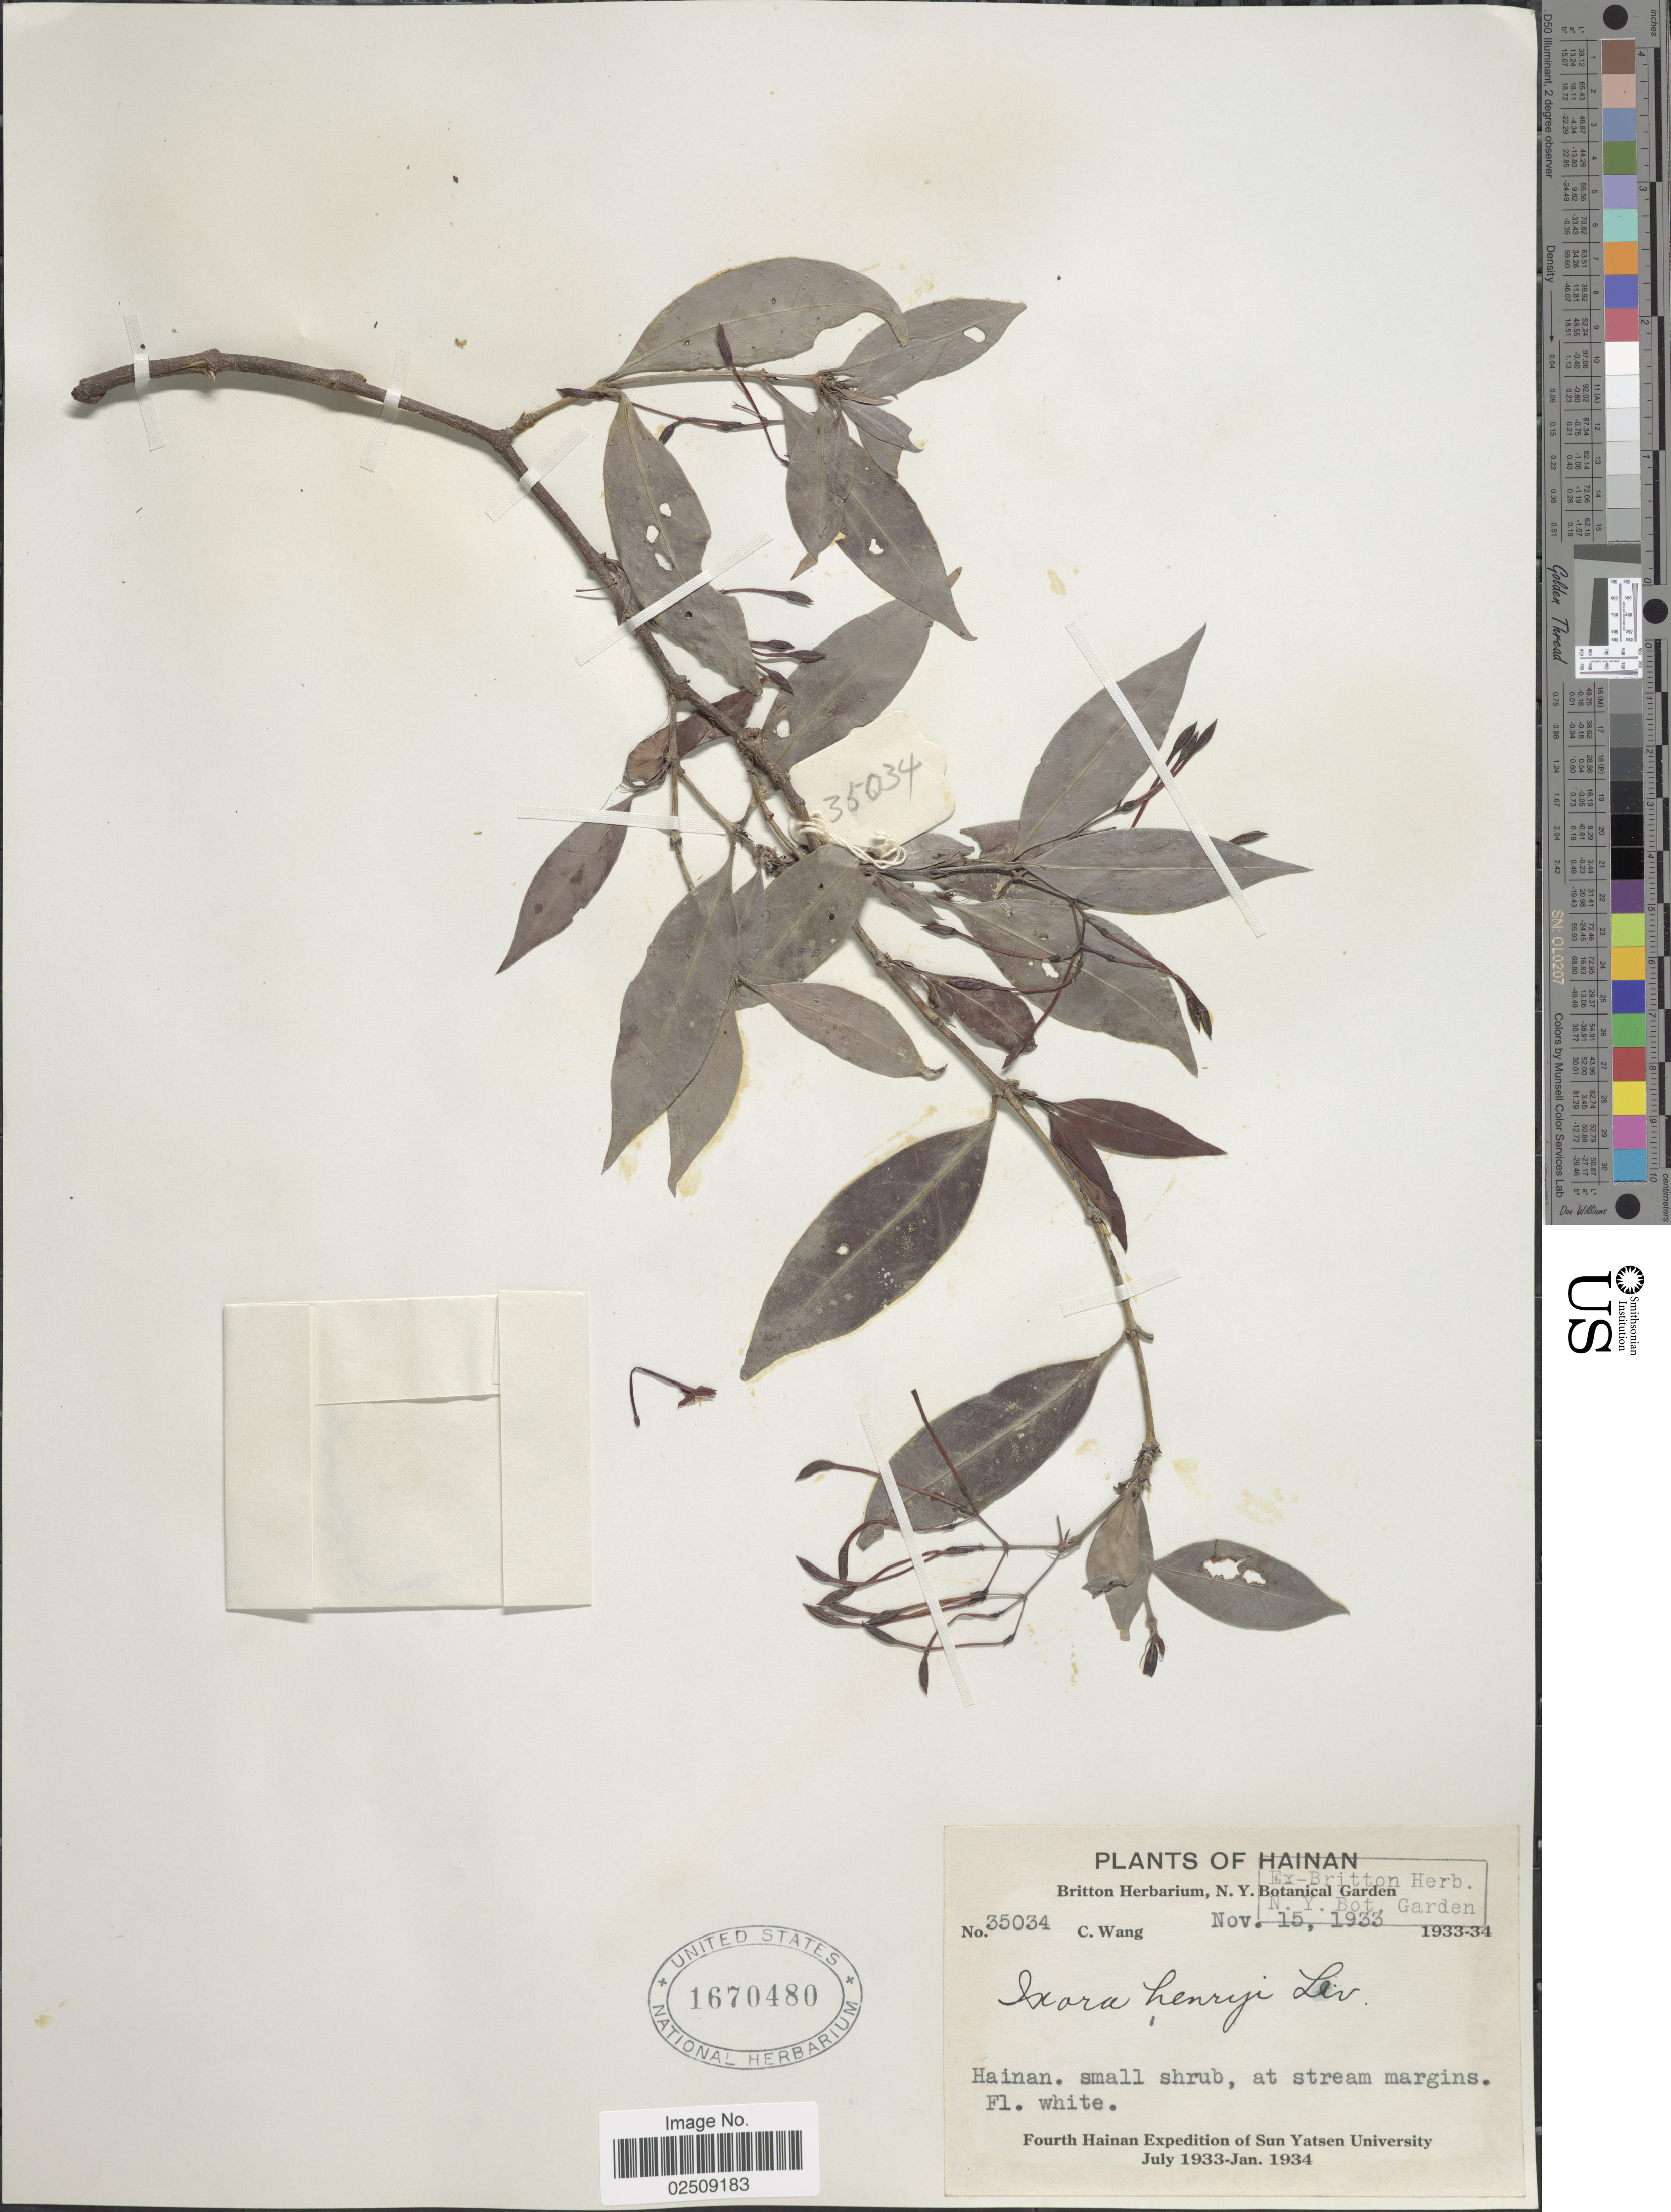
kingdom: Plantae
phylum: Tracheophyta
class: Magnoliopsida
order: Gentianales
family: Rubiaceae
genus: Ixora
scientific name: Ixora henryi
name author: H. Lév.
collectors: C. Wang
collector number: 35034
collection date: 1933-11-15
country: China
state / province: Hainan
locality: Hainan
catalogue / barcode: US 1670480